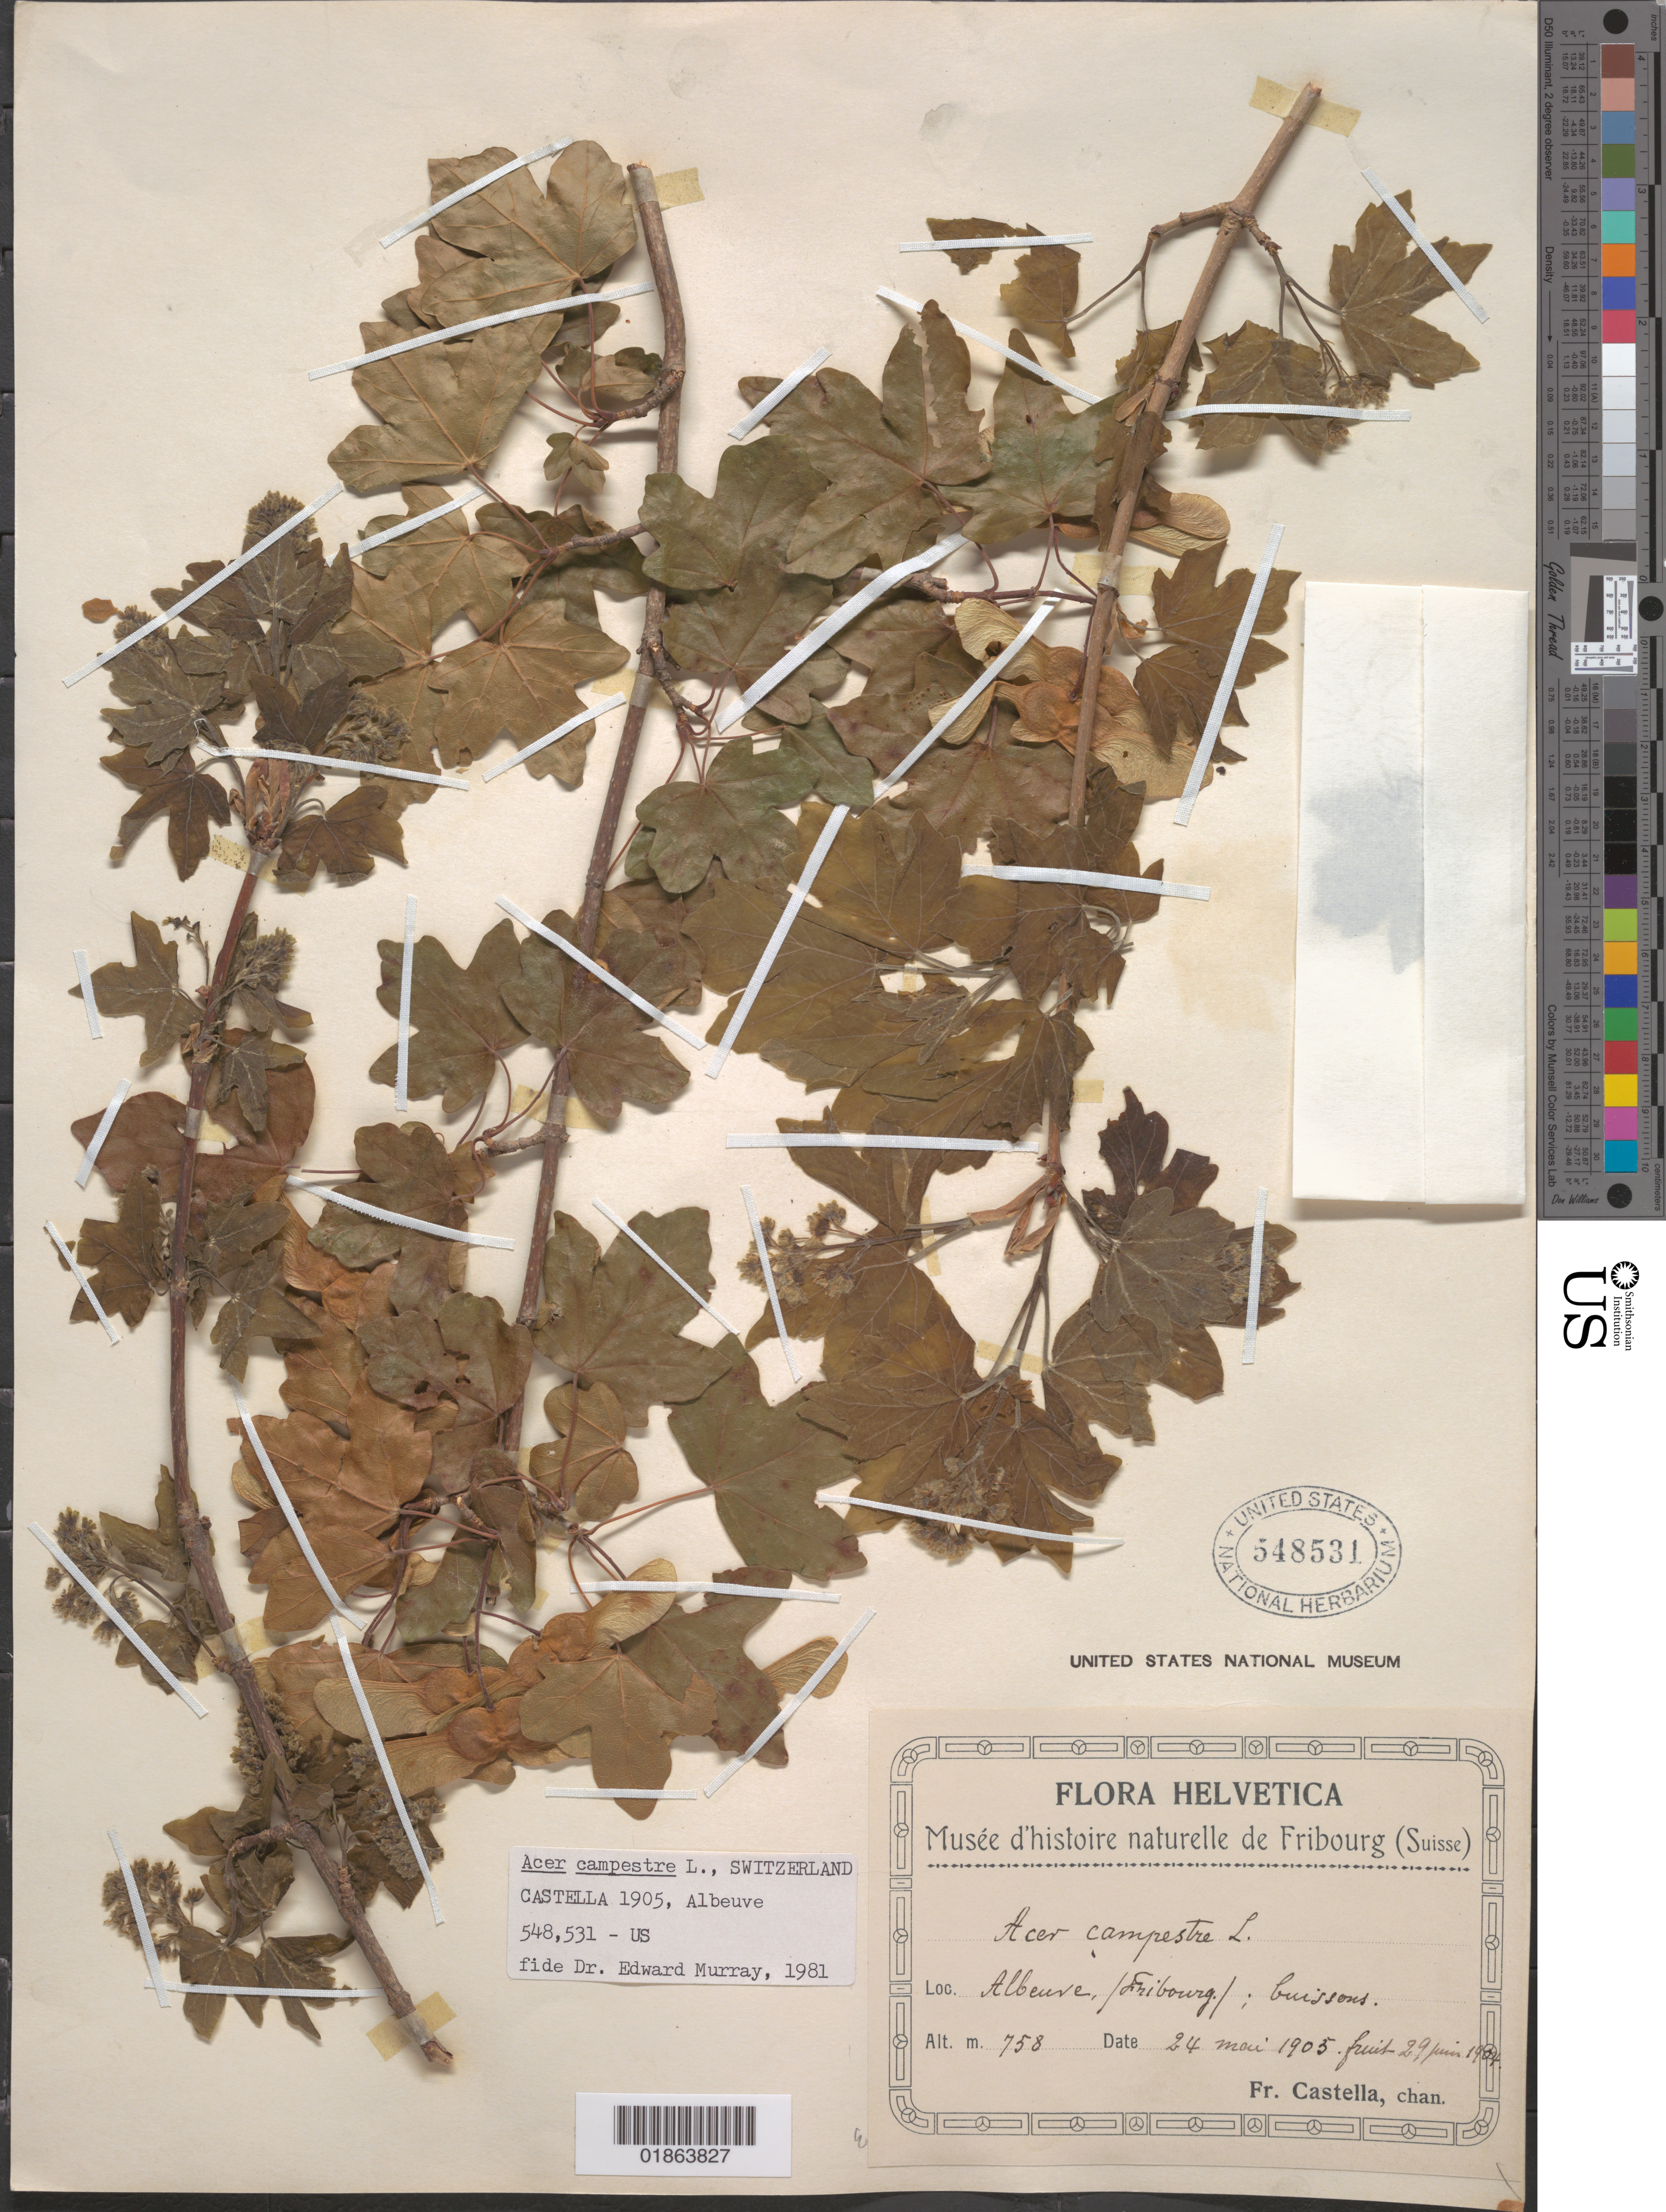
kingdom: Plantae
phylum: Tracheophyta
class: Magnoliopsida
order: Sapindales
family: Sapindaceae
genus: Acer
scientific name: Acer campestre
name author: L.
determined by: Murray, Edward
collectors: Fr. Castella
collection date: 1904-06-29,1905-05-24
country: Switzerland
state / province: Fribourg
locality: Albeuve, Fribourg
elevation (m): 758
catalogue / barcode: US 548531